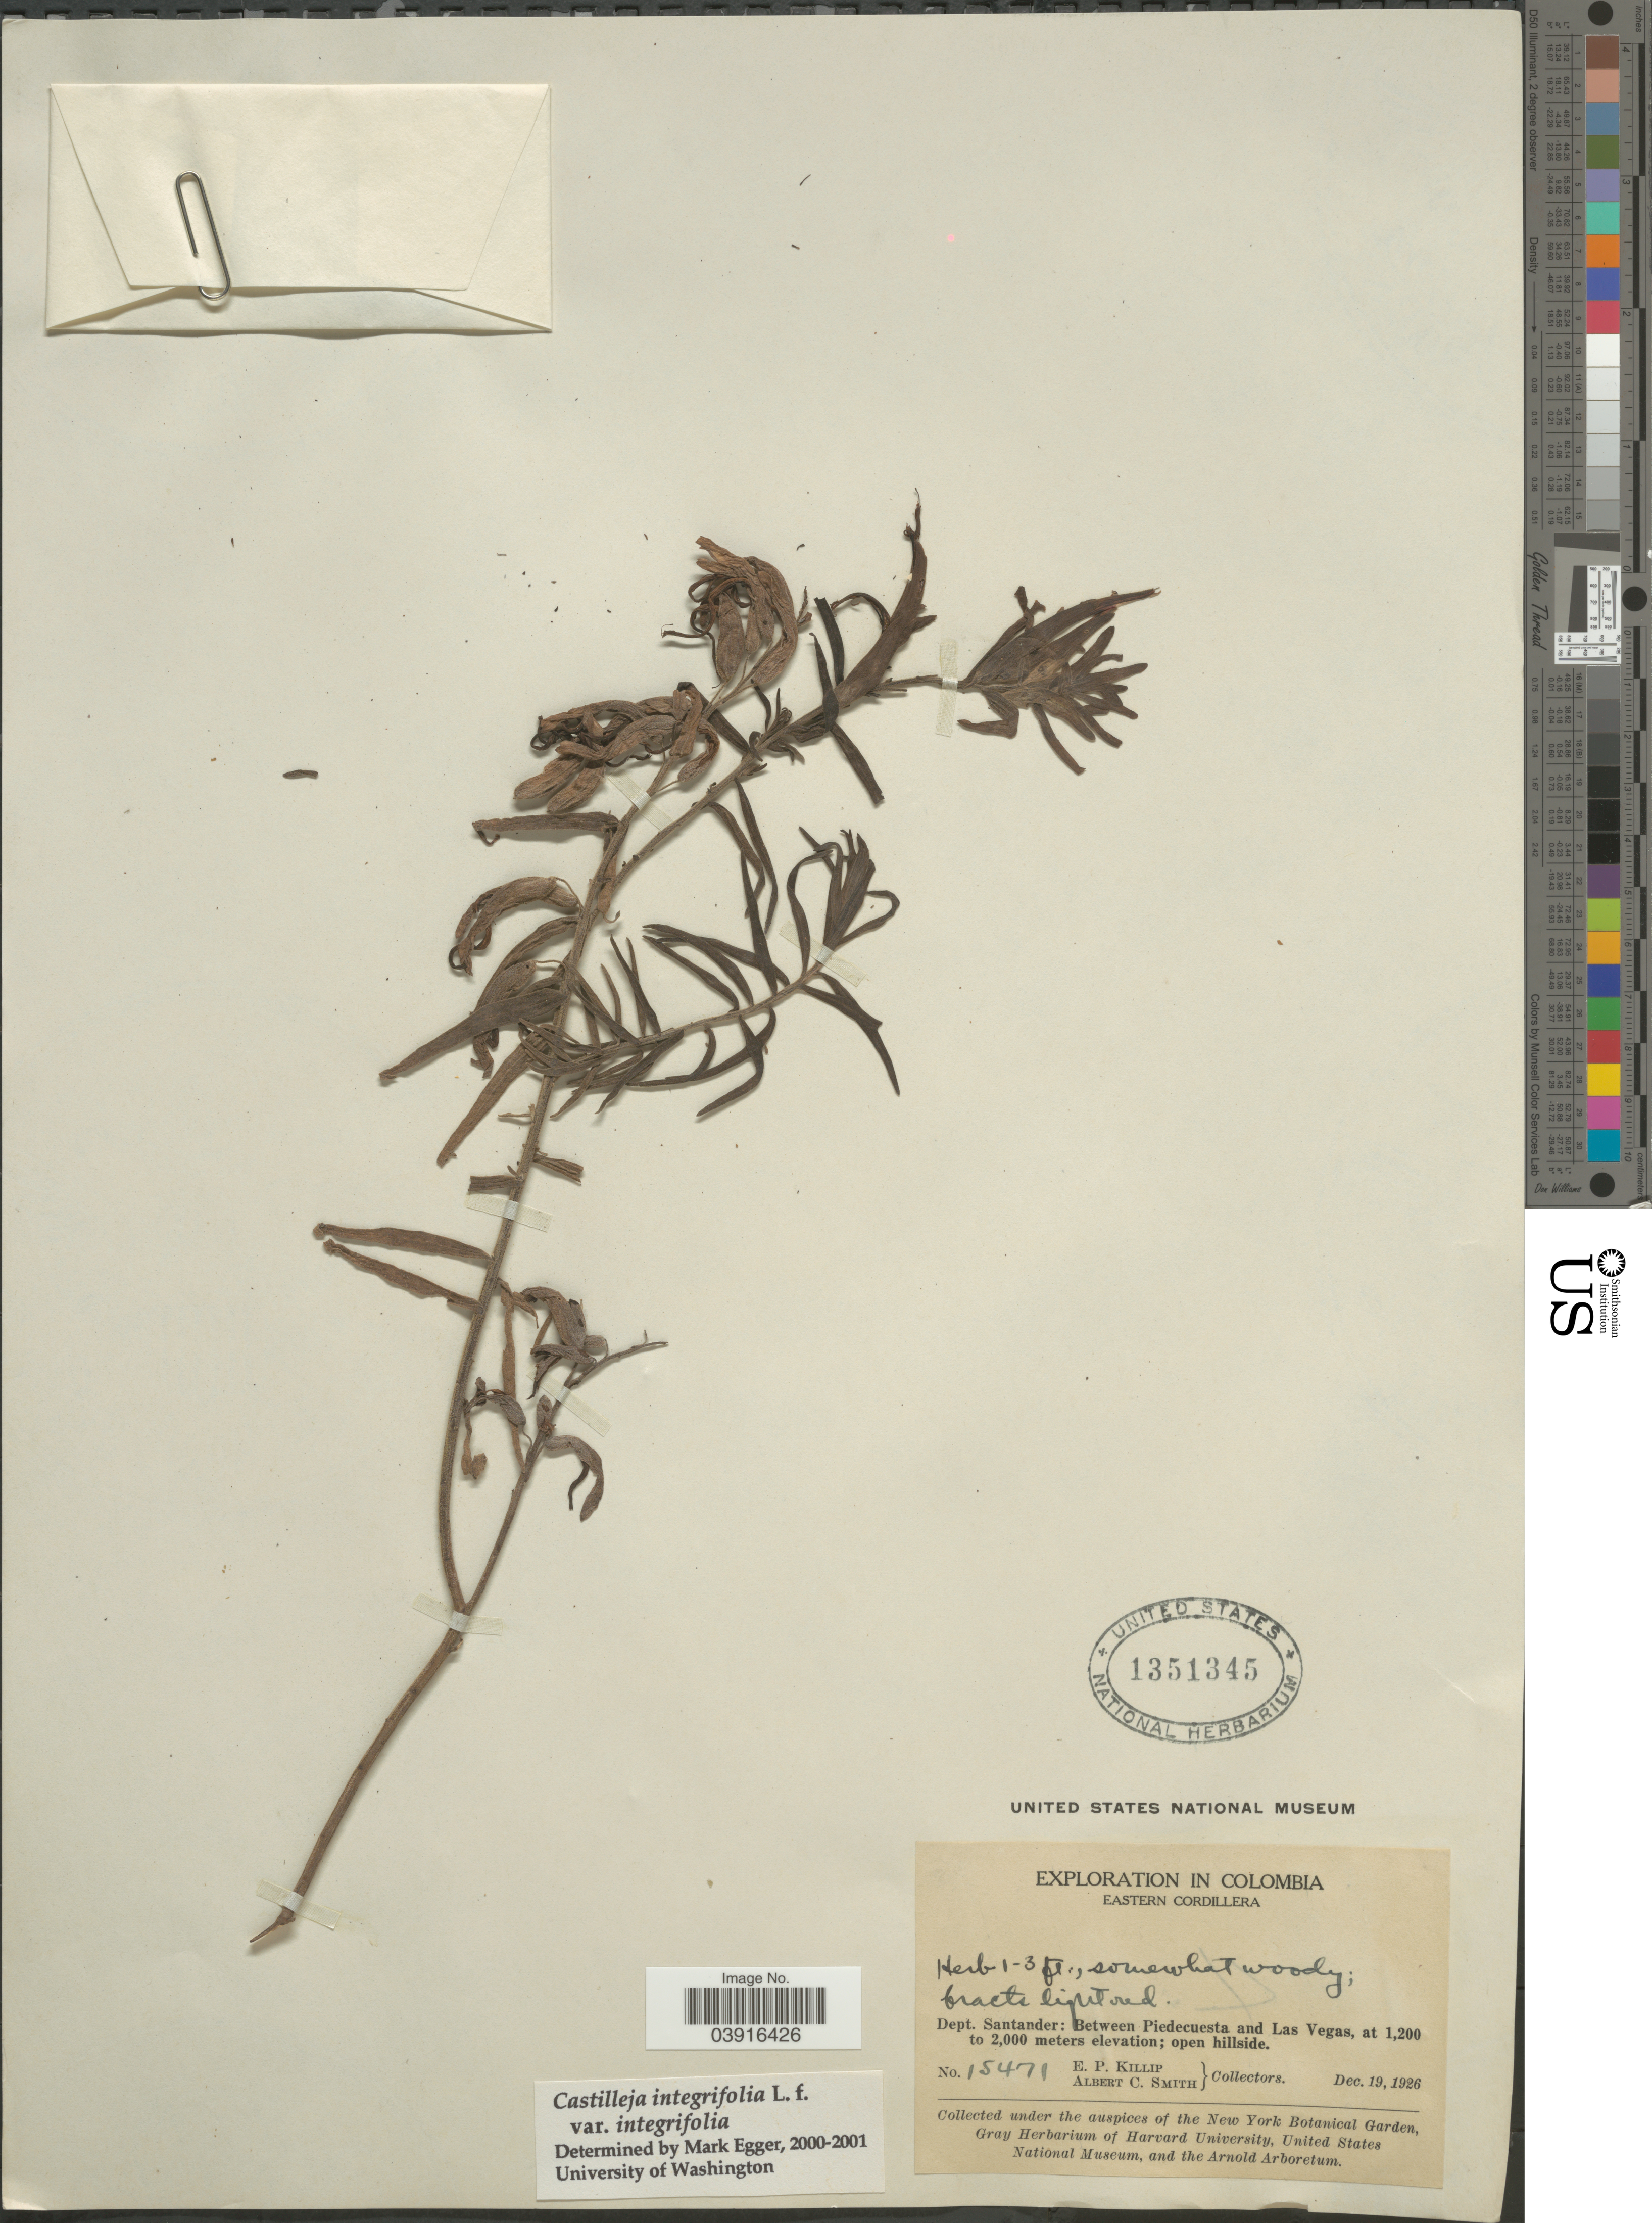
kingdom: Plantae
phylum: Tracheophyta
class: Magnoliopsida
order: Lamiales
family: Orobanchaceae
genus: Castilleja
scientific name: Castilleja integrifolia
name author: L. f.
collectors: E. P. Killip & A. C. Smith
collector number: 15471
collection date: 1926-12-19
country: Colombia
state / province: Santander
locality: Eastern Cordillera. Dept. Santander: Between Piedecuesta and Las Vegas.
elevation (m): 1200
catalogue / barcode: US 1351345